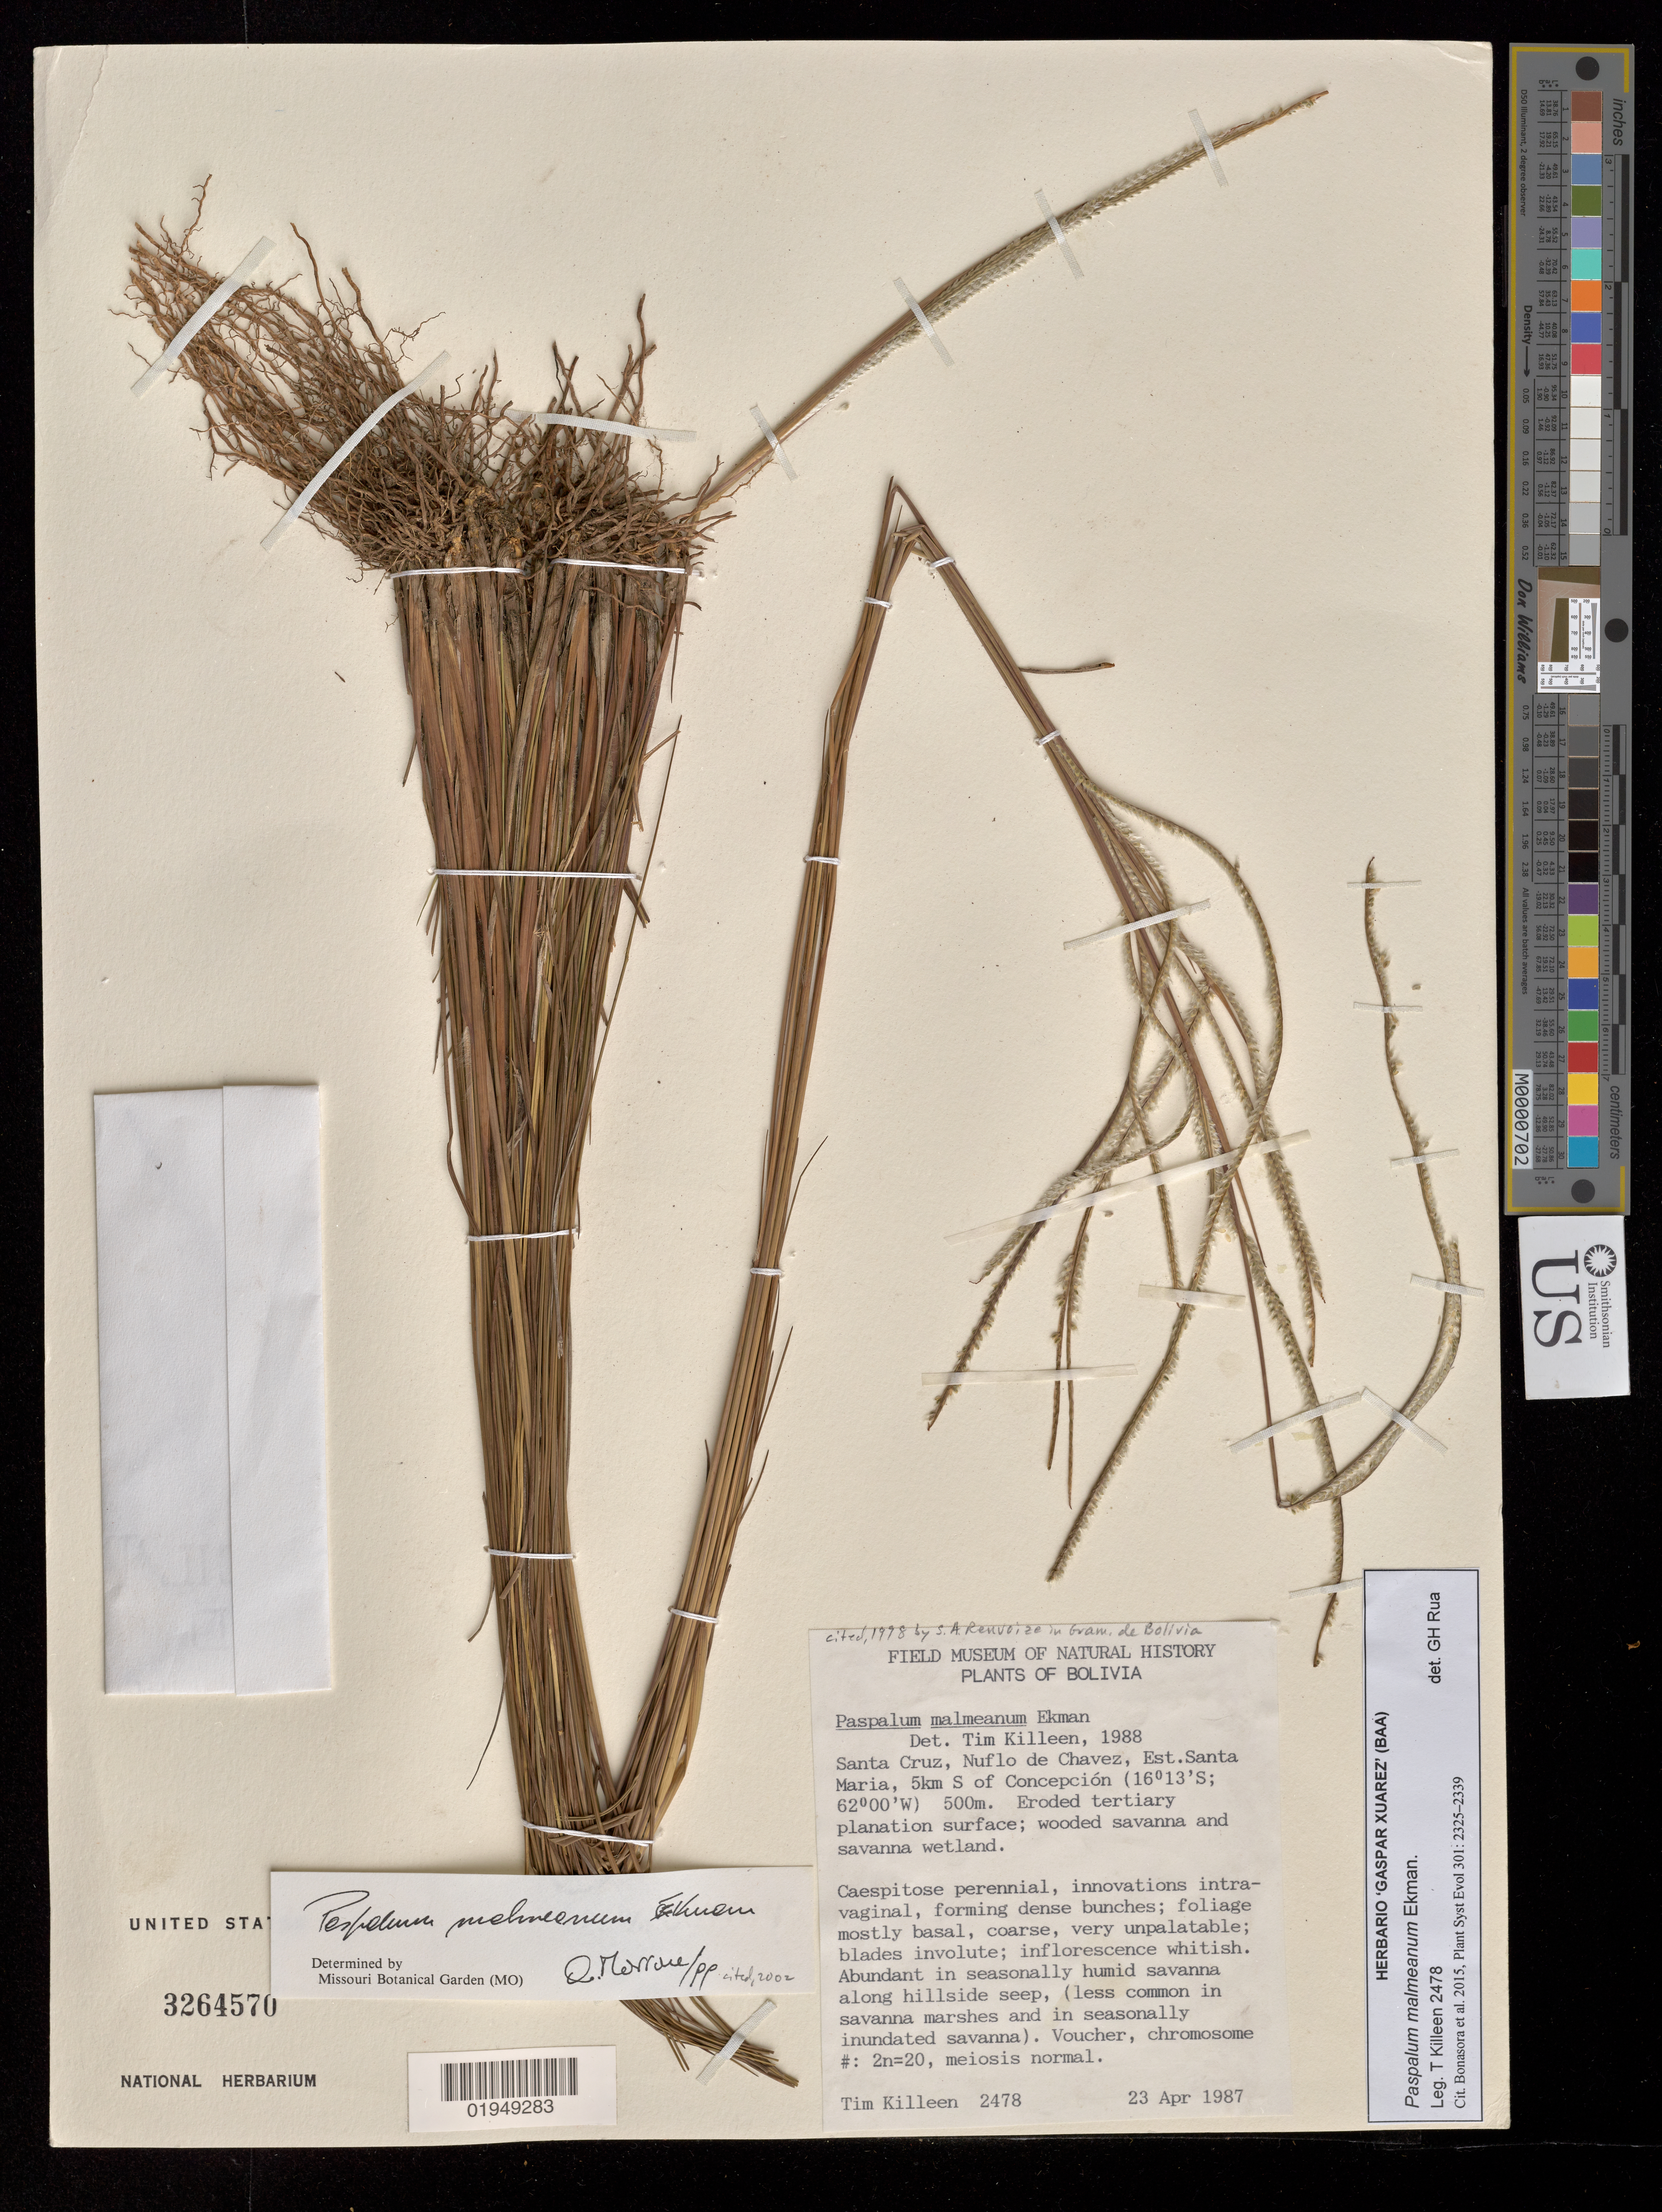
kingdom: Plantae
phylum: Tracheophyta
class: Liliopsida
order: Poales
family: Poaceae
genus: Paspalum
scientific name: Paspalum malmeanum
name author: Ekman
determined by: Rua, G. H.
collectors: T. J. Killeen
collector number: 2478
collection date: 1987-04-23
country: Bolivia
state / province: Santa Cruz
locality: Nuflo de Chavez, Est. Santa Maria, 5km S of Concepción.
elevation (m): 500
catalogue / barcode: US 3264570